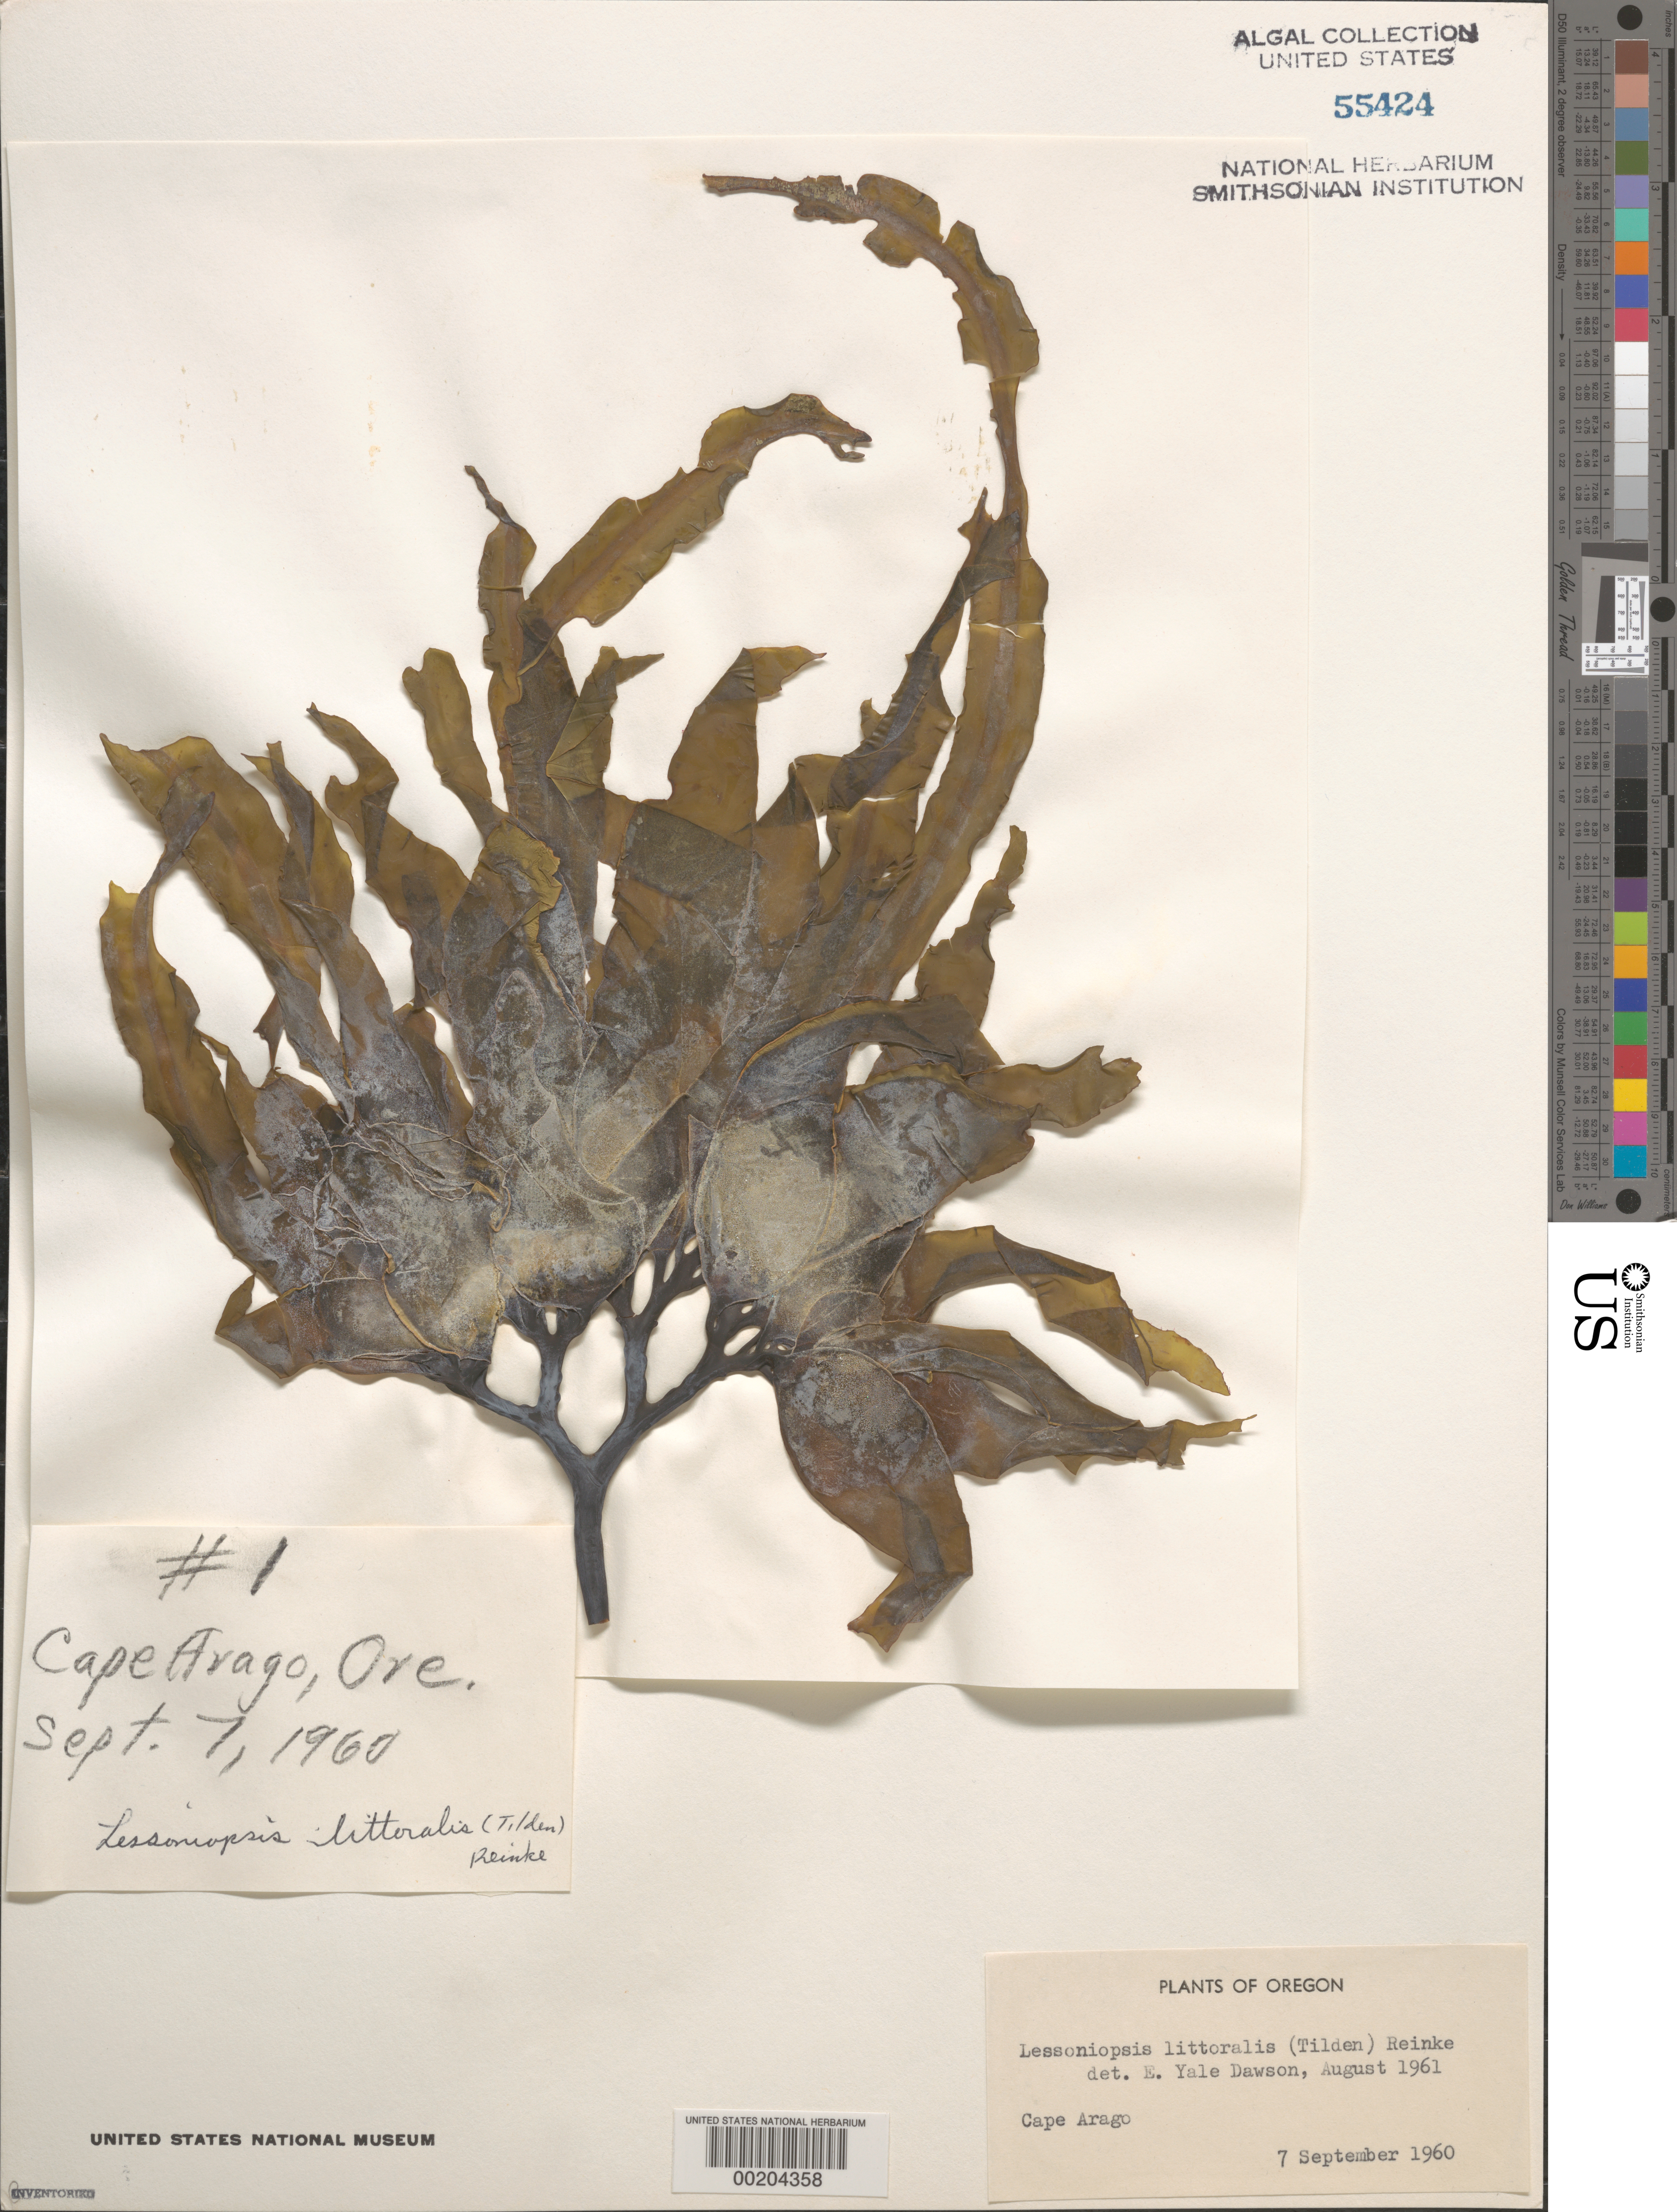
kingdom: Chromista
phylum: Ochrophyta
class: Phaeophyceae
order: Laminariales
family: Alariaceae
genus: Lessoniopsis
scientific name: Lessoniopsis littoralis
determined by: Dawson, E. Y.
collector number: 1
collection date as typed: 07 Sep 1960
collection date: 1960-09-07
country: United States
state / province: Oregon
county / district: Coos County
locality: Cape Arago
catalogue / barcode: US 55424